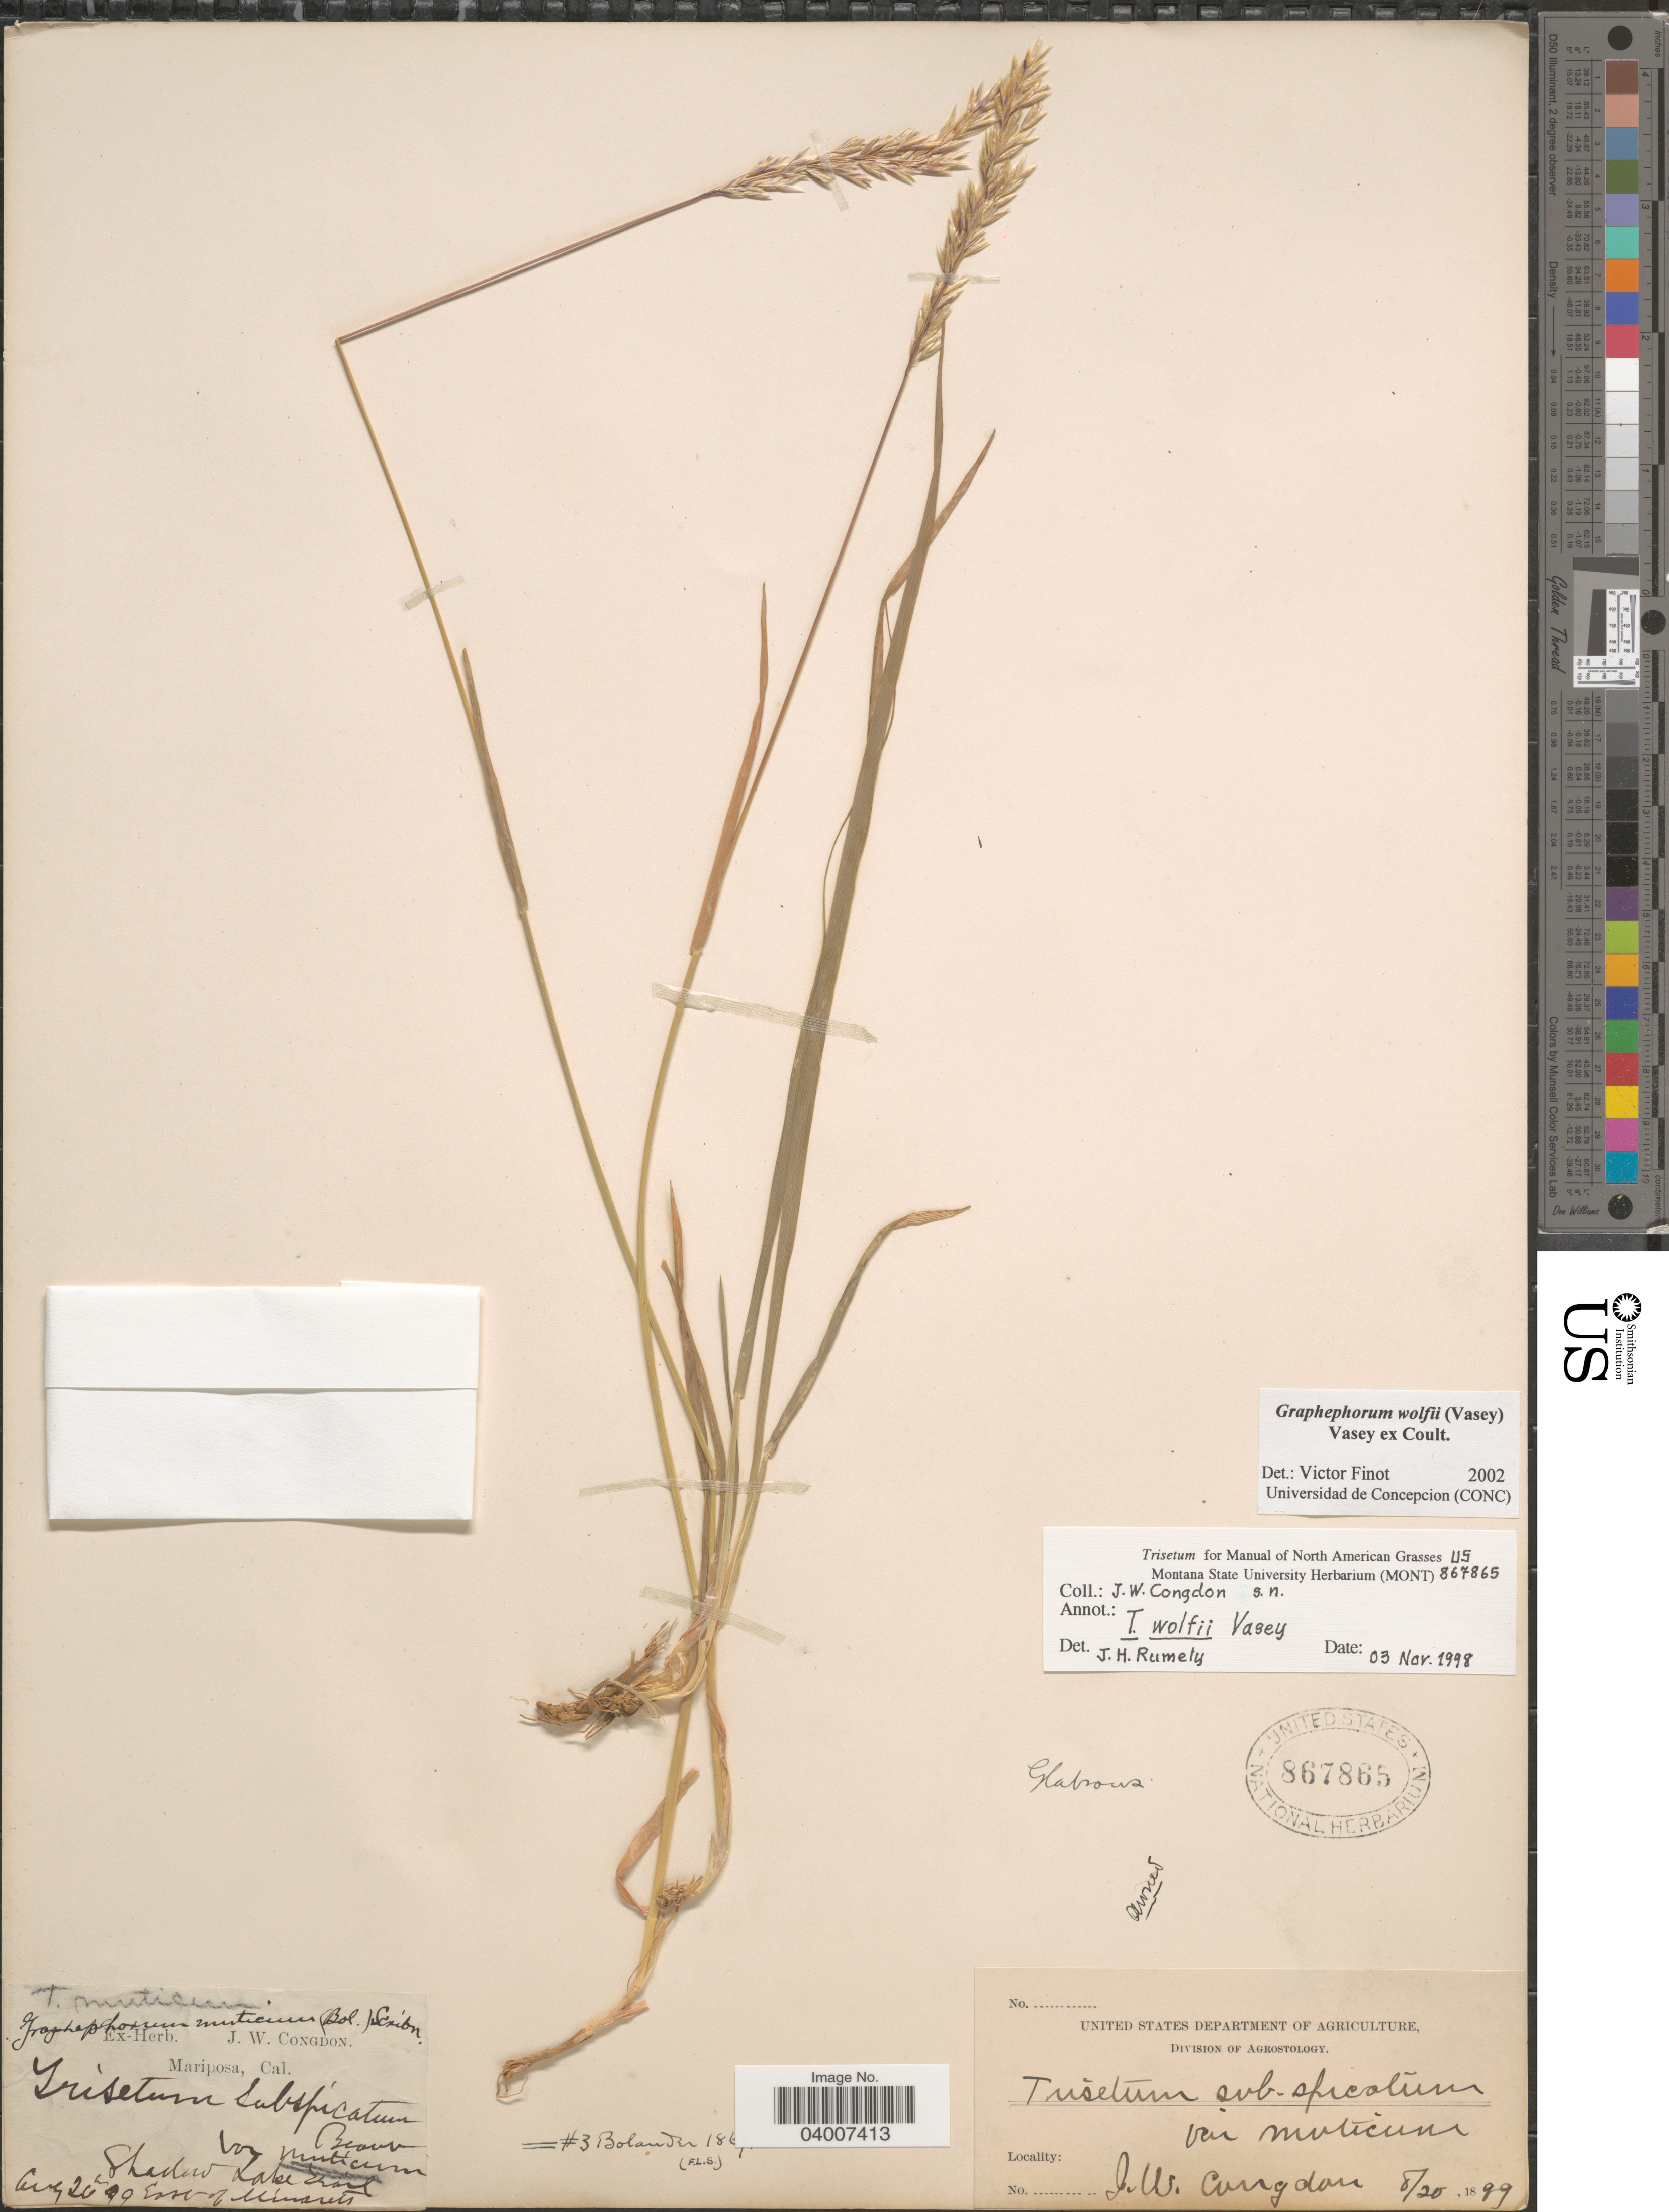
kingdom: Plantae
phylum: Tracheophyta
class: Liliopsida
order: Poales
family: Poaceae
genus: Graphephorum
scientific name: Graphephorum wolfii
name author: (E. Fourn.) Vasey ex Coult.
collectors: J. W. Congdon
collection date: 1899-08-20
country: United States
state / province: California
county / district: Mariposa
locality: Mariposa. Shadow Lake Trail. East of Minarets.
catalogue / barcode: US 867865